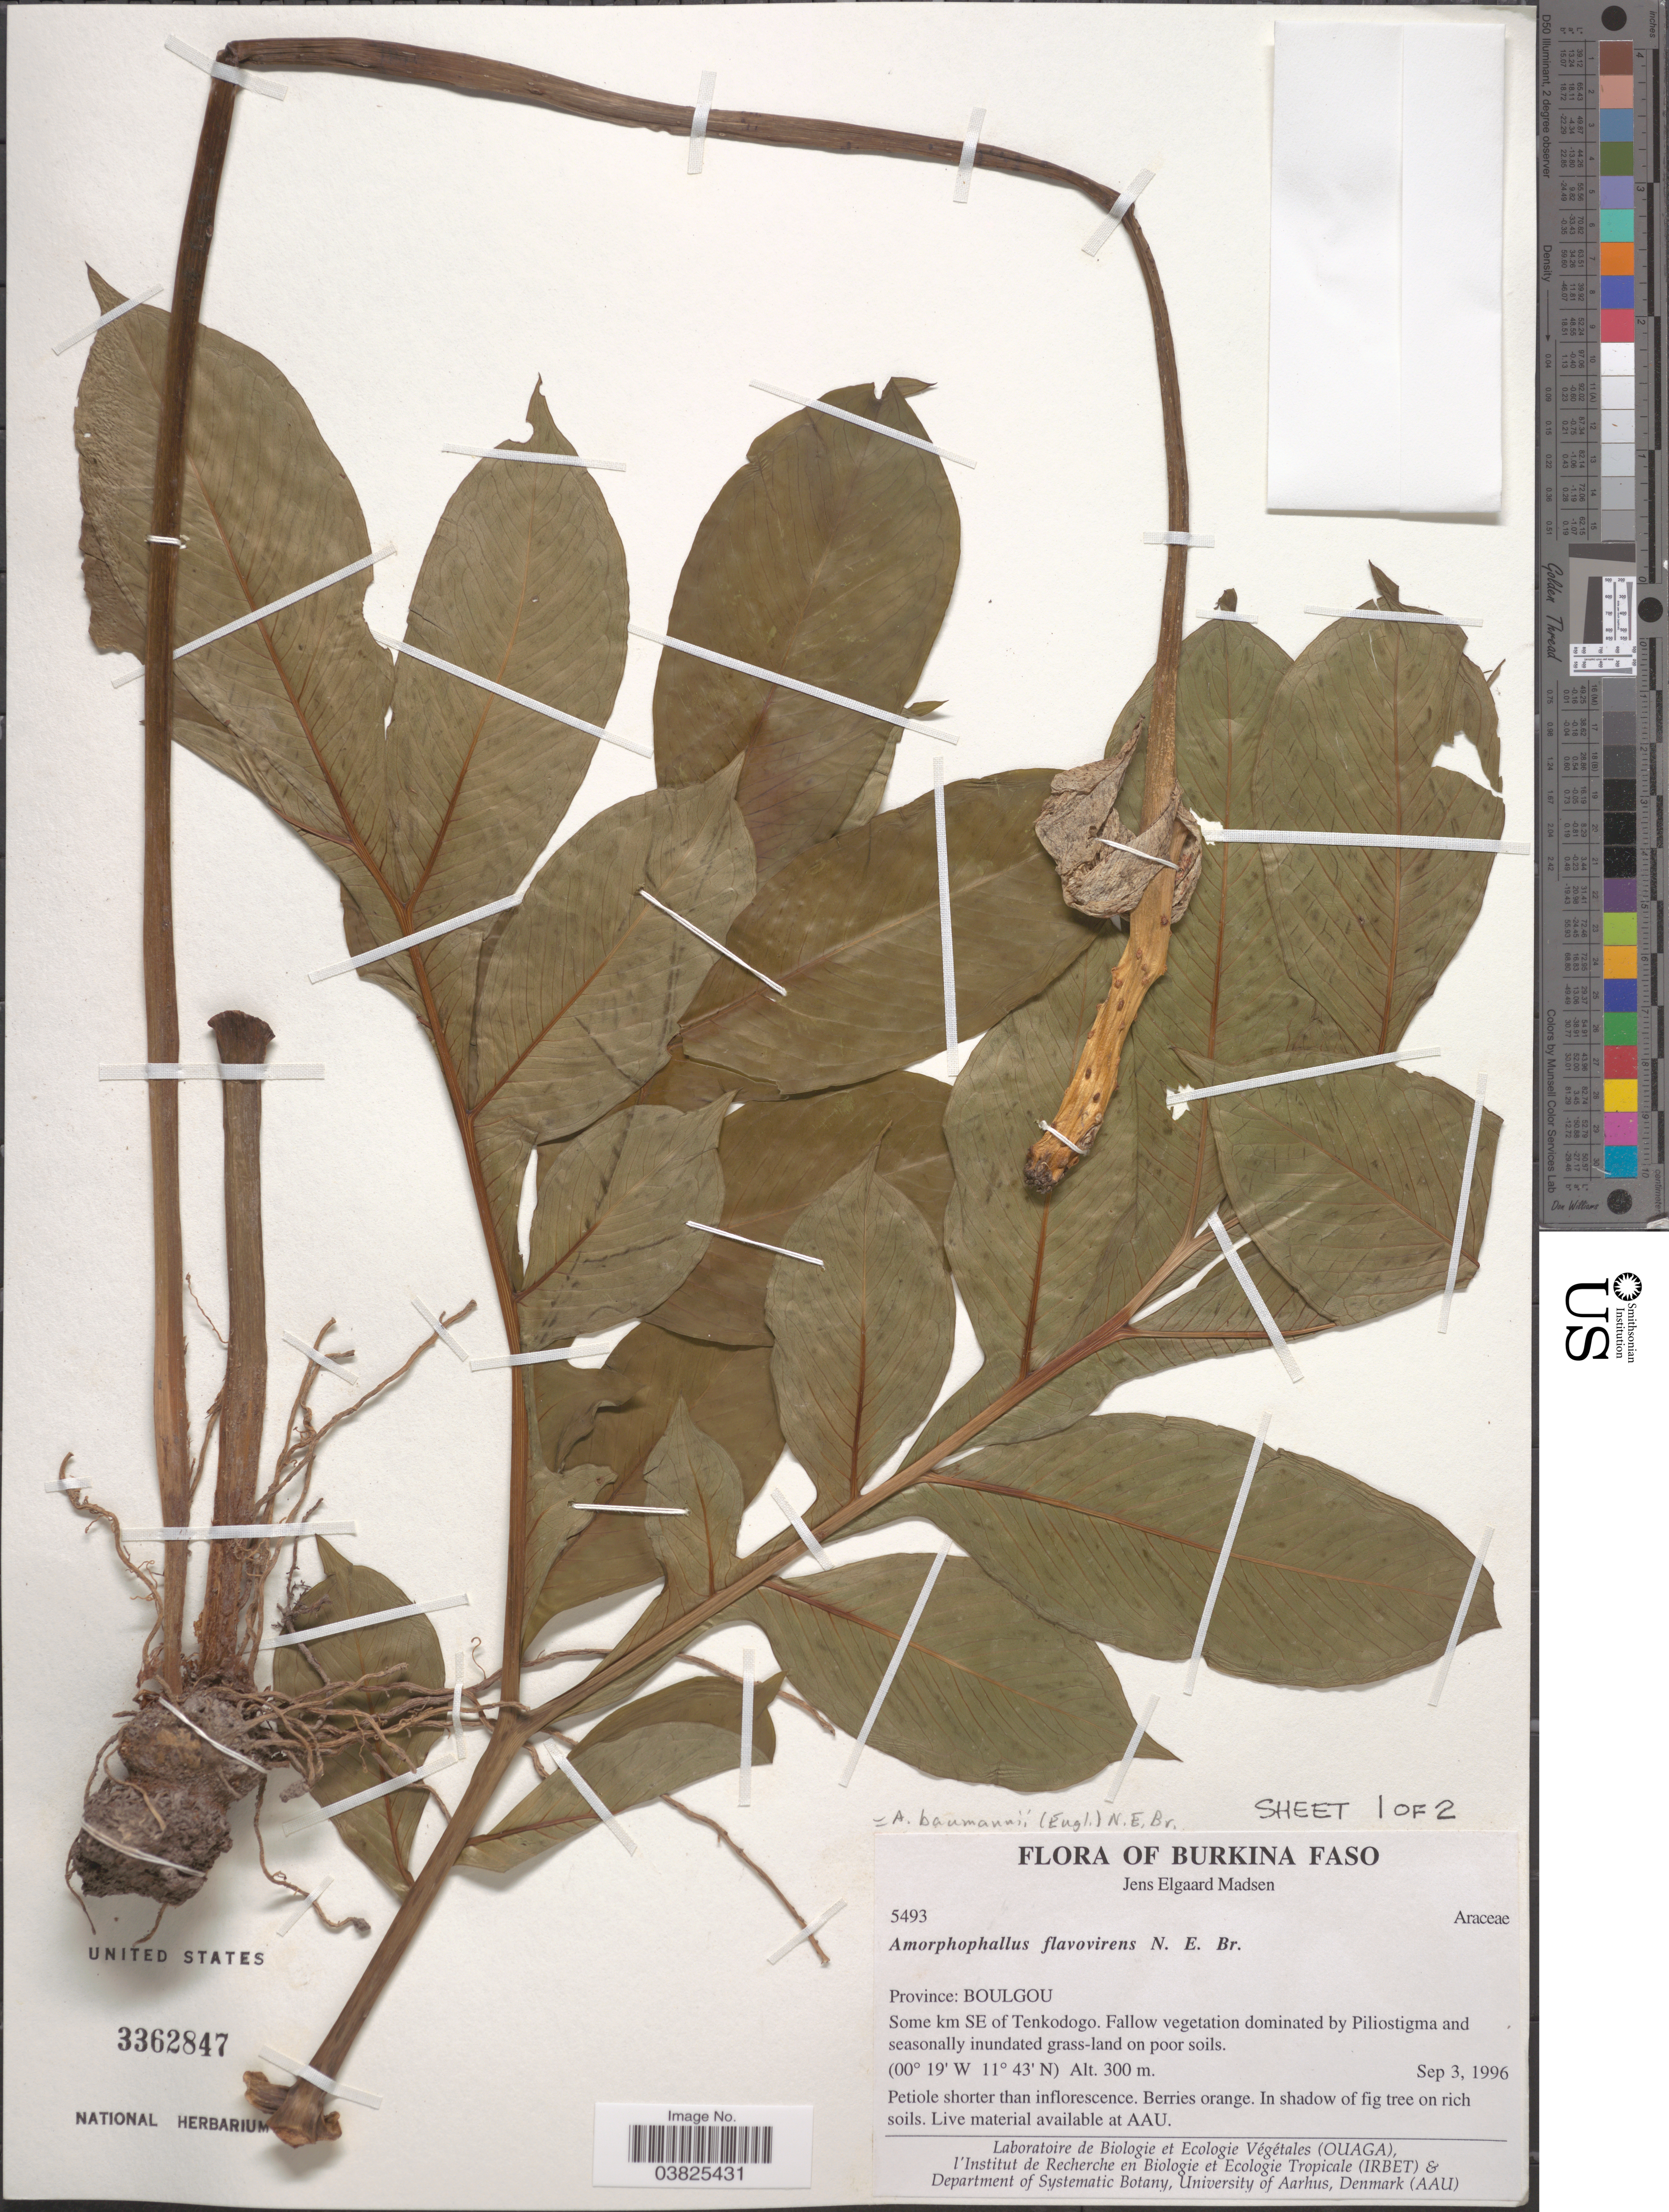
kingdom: Plantae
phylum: Tracheophyta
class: Liliopsida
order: Alismatales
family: Araceae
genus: Amorphophallus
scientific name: Amorphophallus baumannii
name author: (Engl.) N.E. Br.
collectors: J. E. Madsen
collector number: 5493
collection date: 1996-09-03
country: Burkina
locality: Burkina Faso. Province: Boulgou. Some km SE of Tenkodogo.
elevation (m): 300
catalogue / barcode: US 3362847